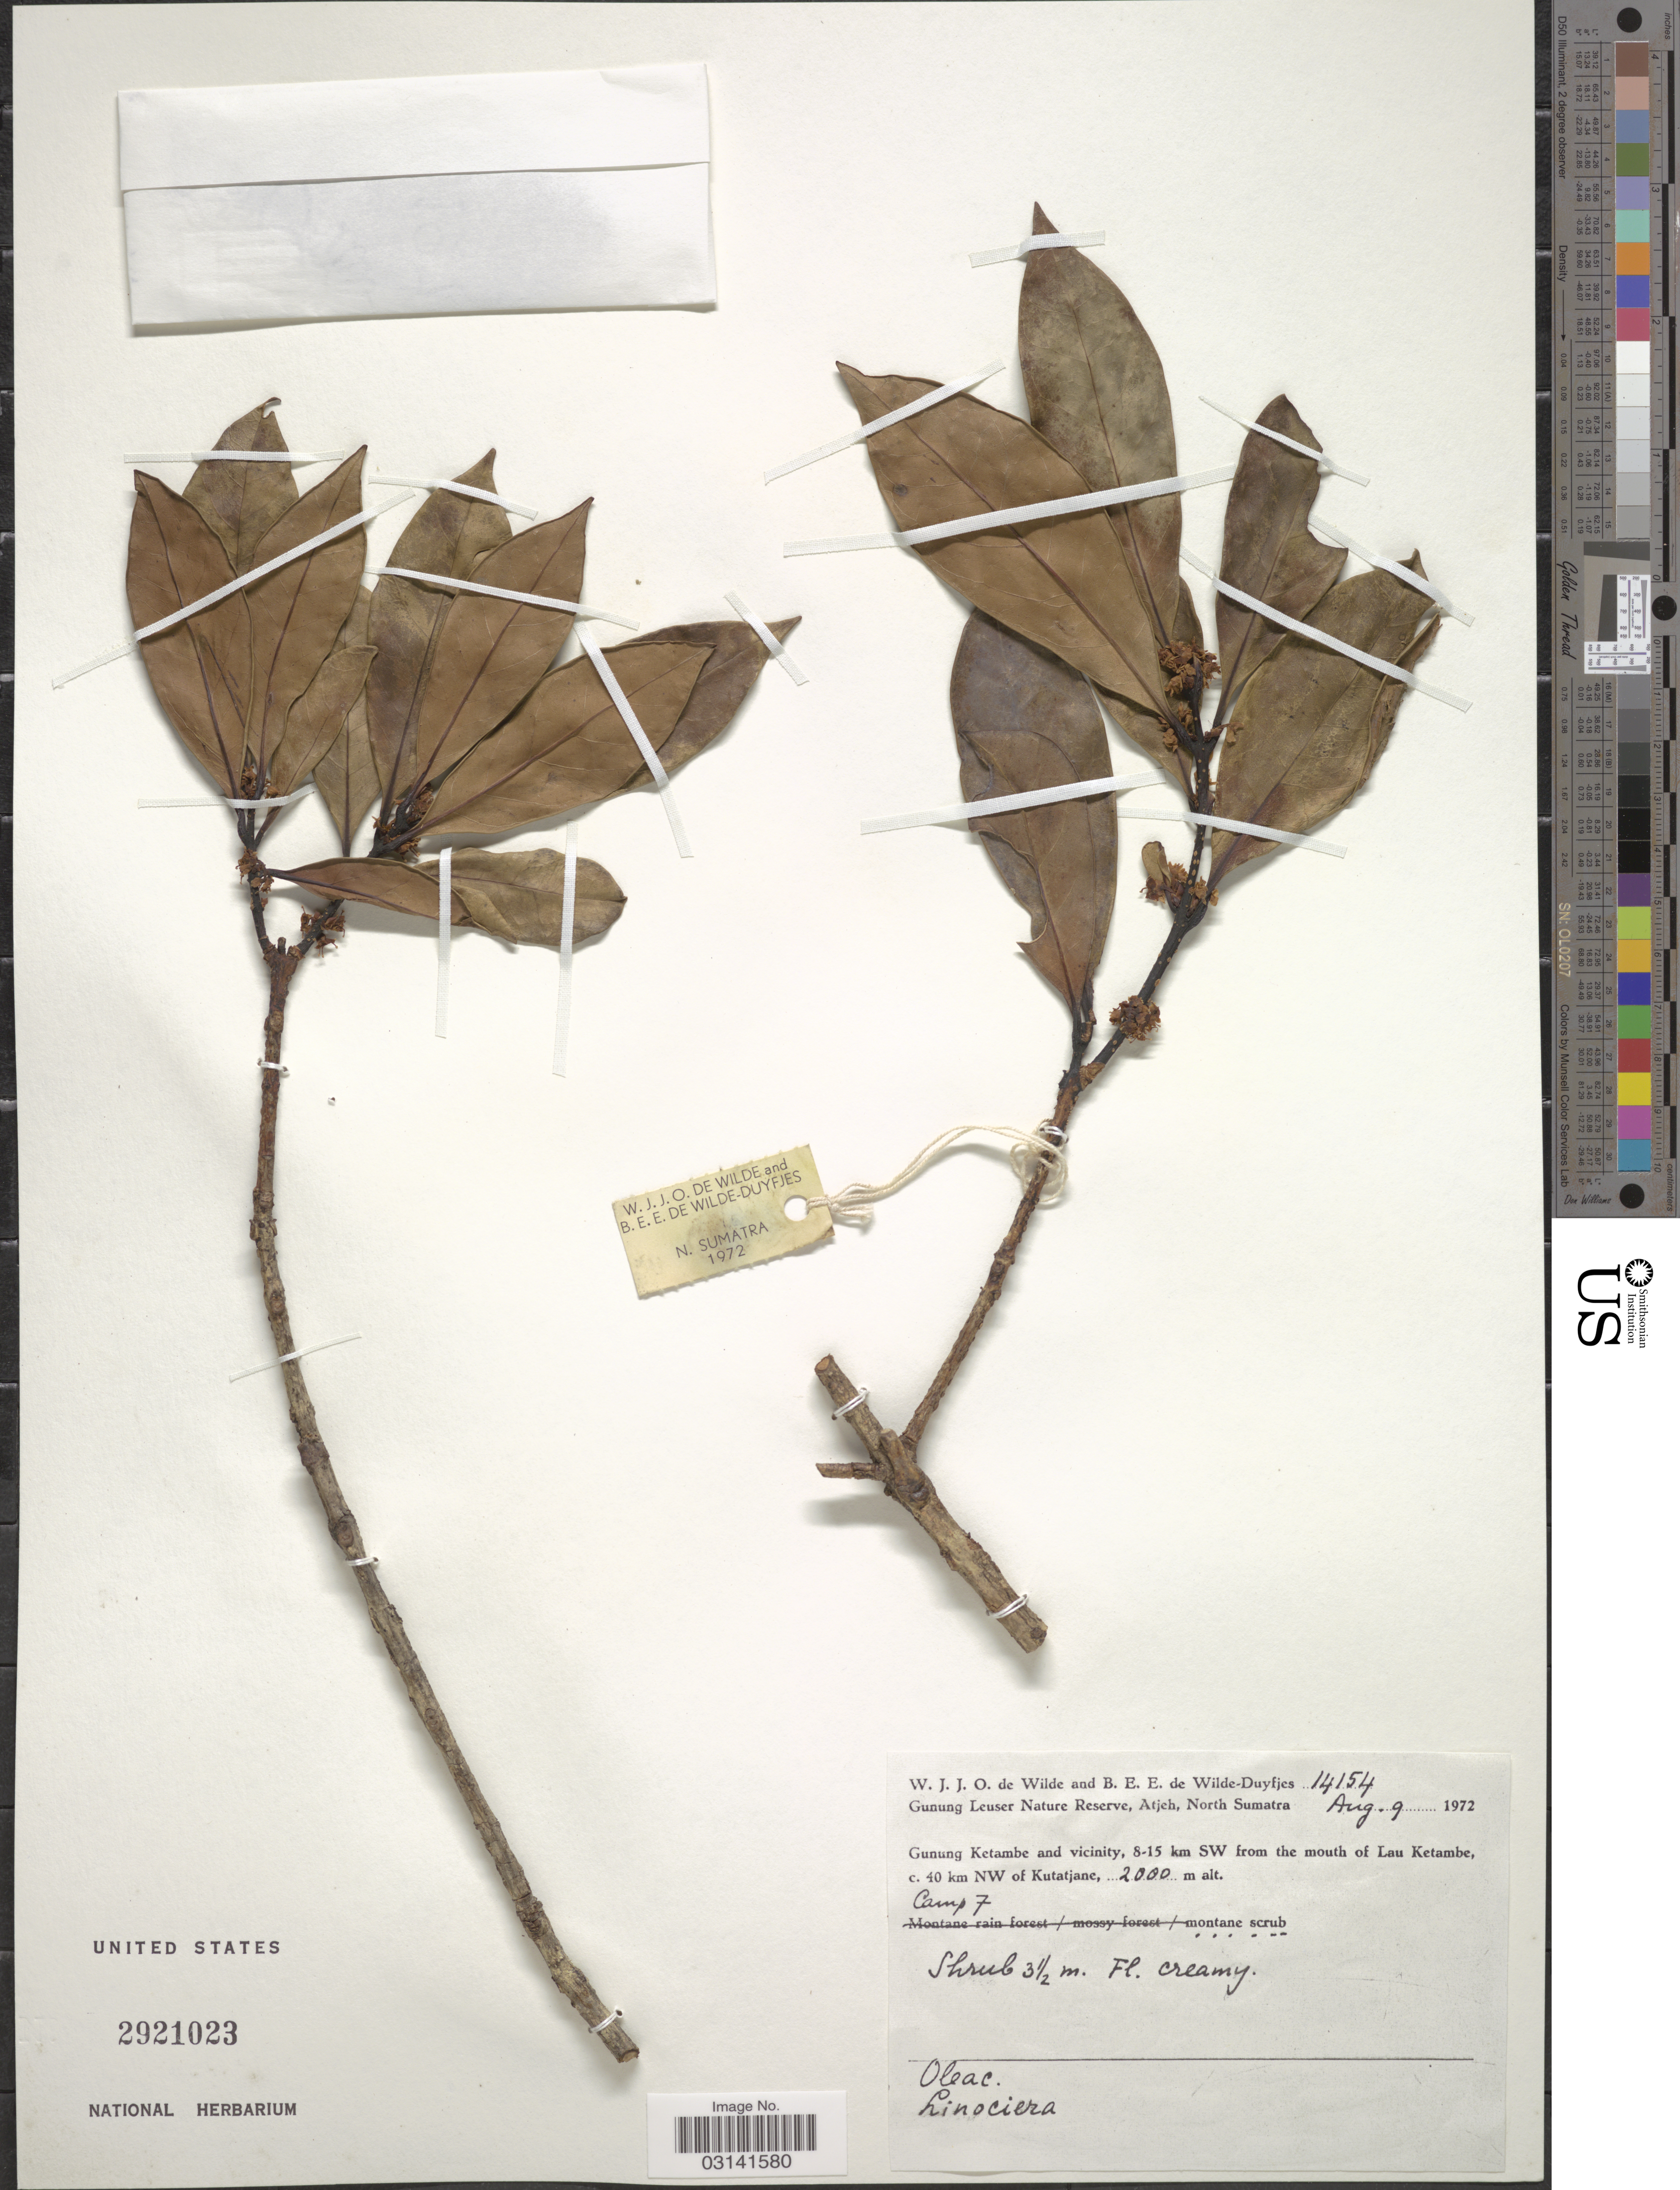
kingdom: Plantae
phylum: Tracheophyta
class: Magnoliopsida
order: Lamiales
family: Oleaceae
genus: Linociera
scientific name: Linociera sp.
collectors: W. J. de Wilde & B. E. de Wilde-Duyfjes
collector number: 14154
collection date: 1972-08-09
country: Indonesia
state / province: Sumatra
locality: Gunung Leuser Nature Reserve, Atjeh, North Sumatra. Gunung Ketambe and vicinity, 8-15 km SW from the mouth of Lau Ketambe, c. 40 km NW of Kutatjane, Camp 7.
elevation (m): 2000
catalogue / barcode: US 2921023